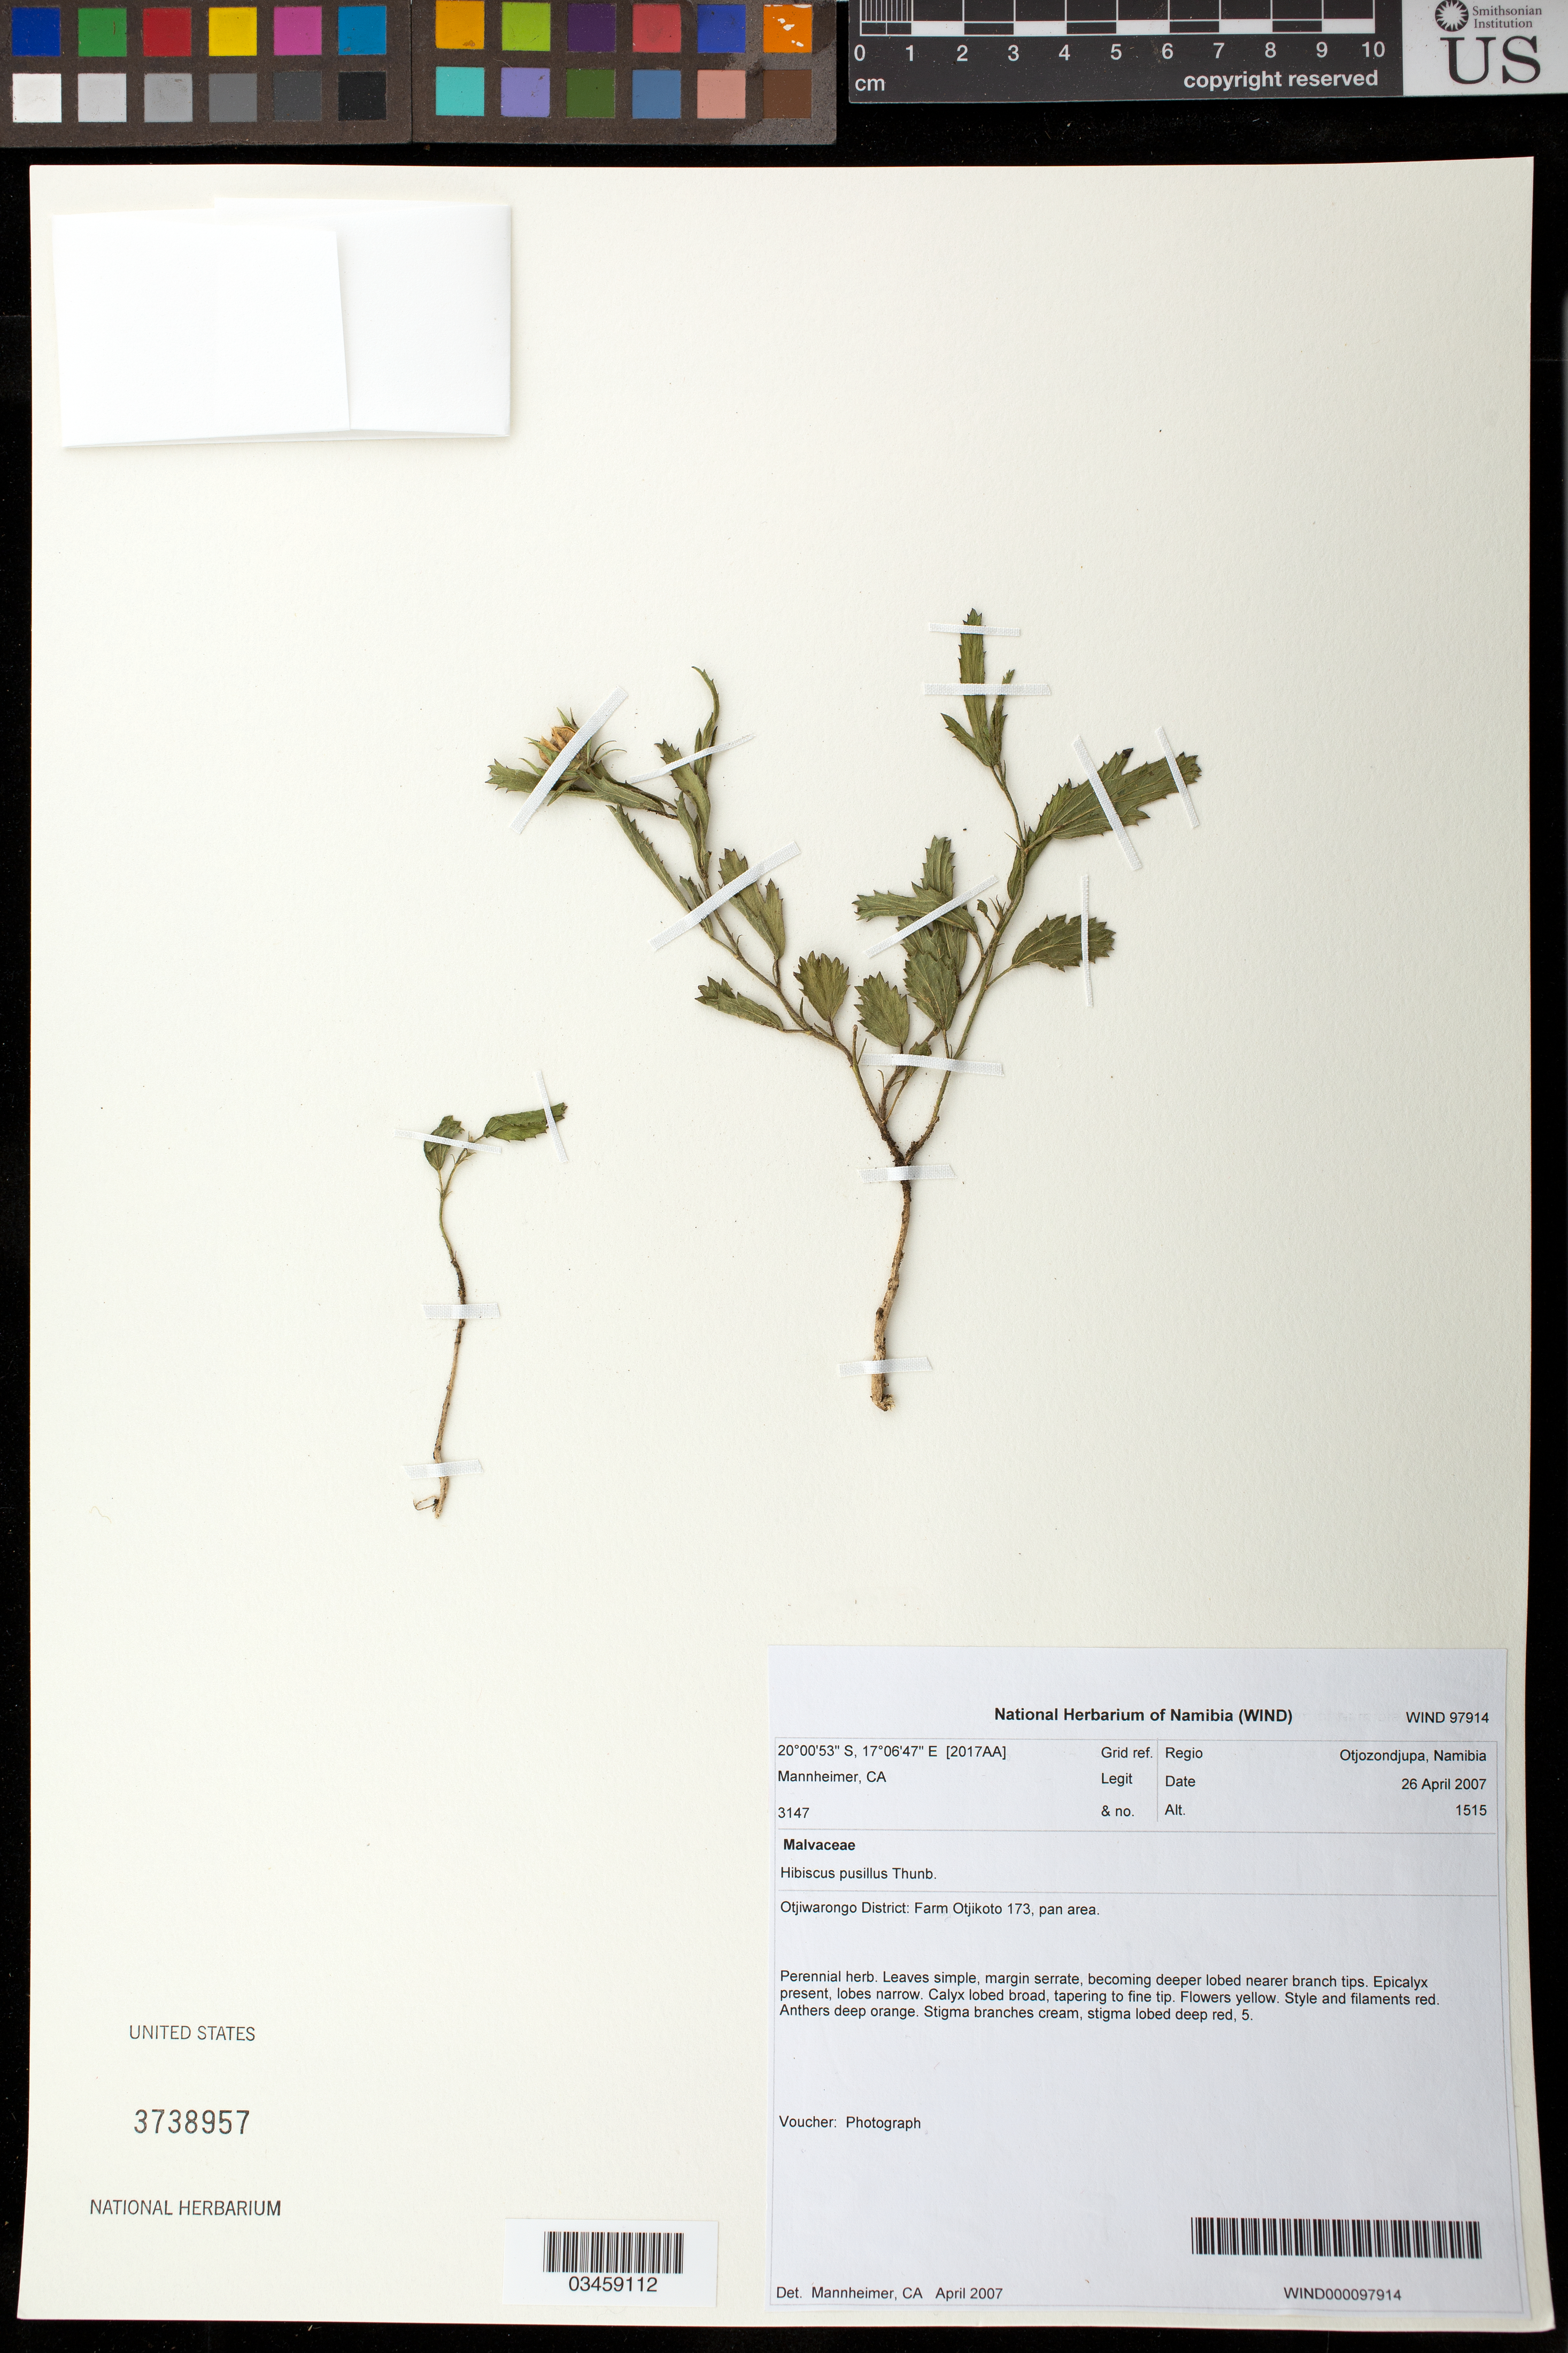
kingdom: Plantae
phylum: Tracheophyta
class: Magnoliopsida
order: Malvales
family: Malvaceae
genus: Hibiscus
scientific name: Hibiscus pusillus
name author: Eckl. & Zeyh.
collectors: C. A. Mannheimer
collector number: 3147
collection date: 2007-04-26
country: Namibia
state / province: Otjozondjupa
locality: Farm Otjikoto 173, pan area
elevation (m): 1515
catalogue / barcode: US 3738957